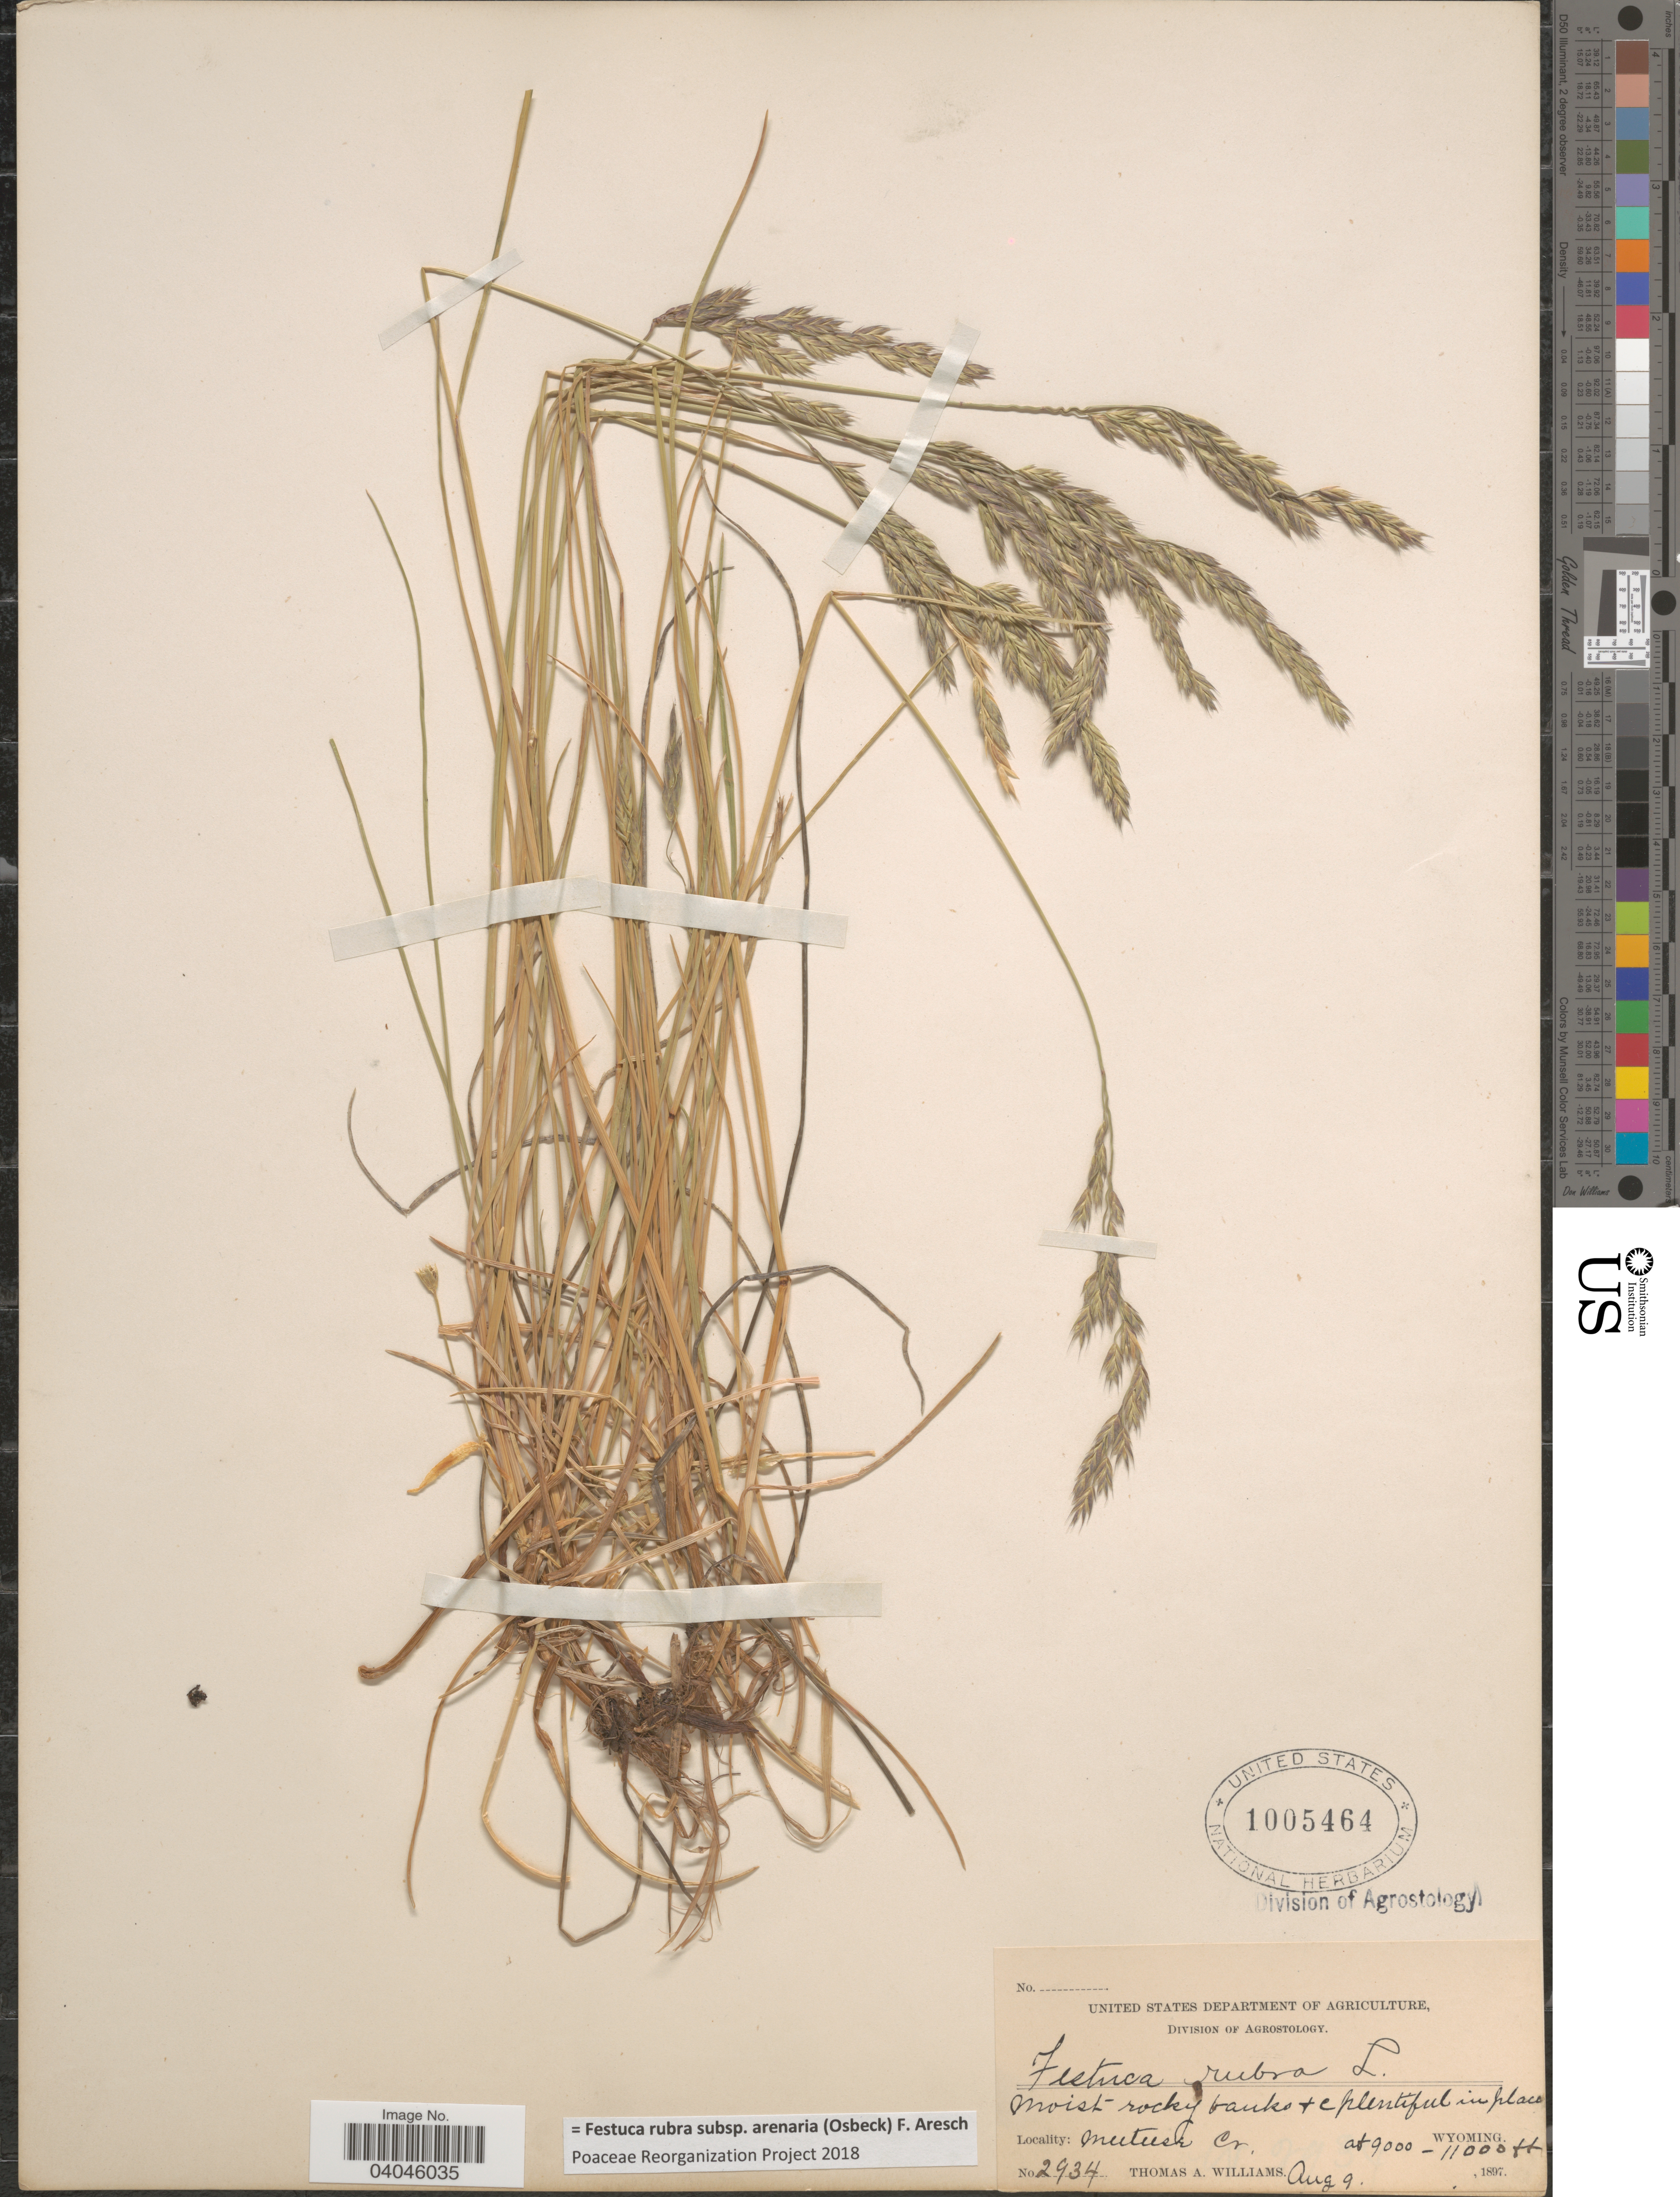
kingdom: Plantae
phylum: Tracheophyta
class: Liliopsida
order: Poales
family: Poaceae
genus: Festuca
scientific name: Festuca rubra subsp. arenaria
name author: (Osbeck) F. Aresch.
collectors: T. A. Williams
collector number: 2934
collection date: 1897-08-09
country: United States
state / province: Wyoming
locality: Meeteetse Cr.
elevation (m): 2743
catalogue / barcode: US 1005464